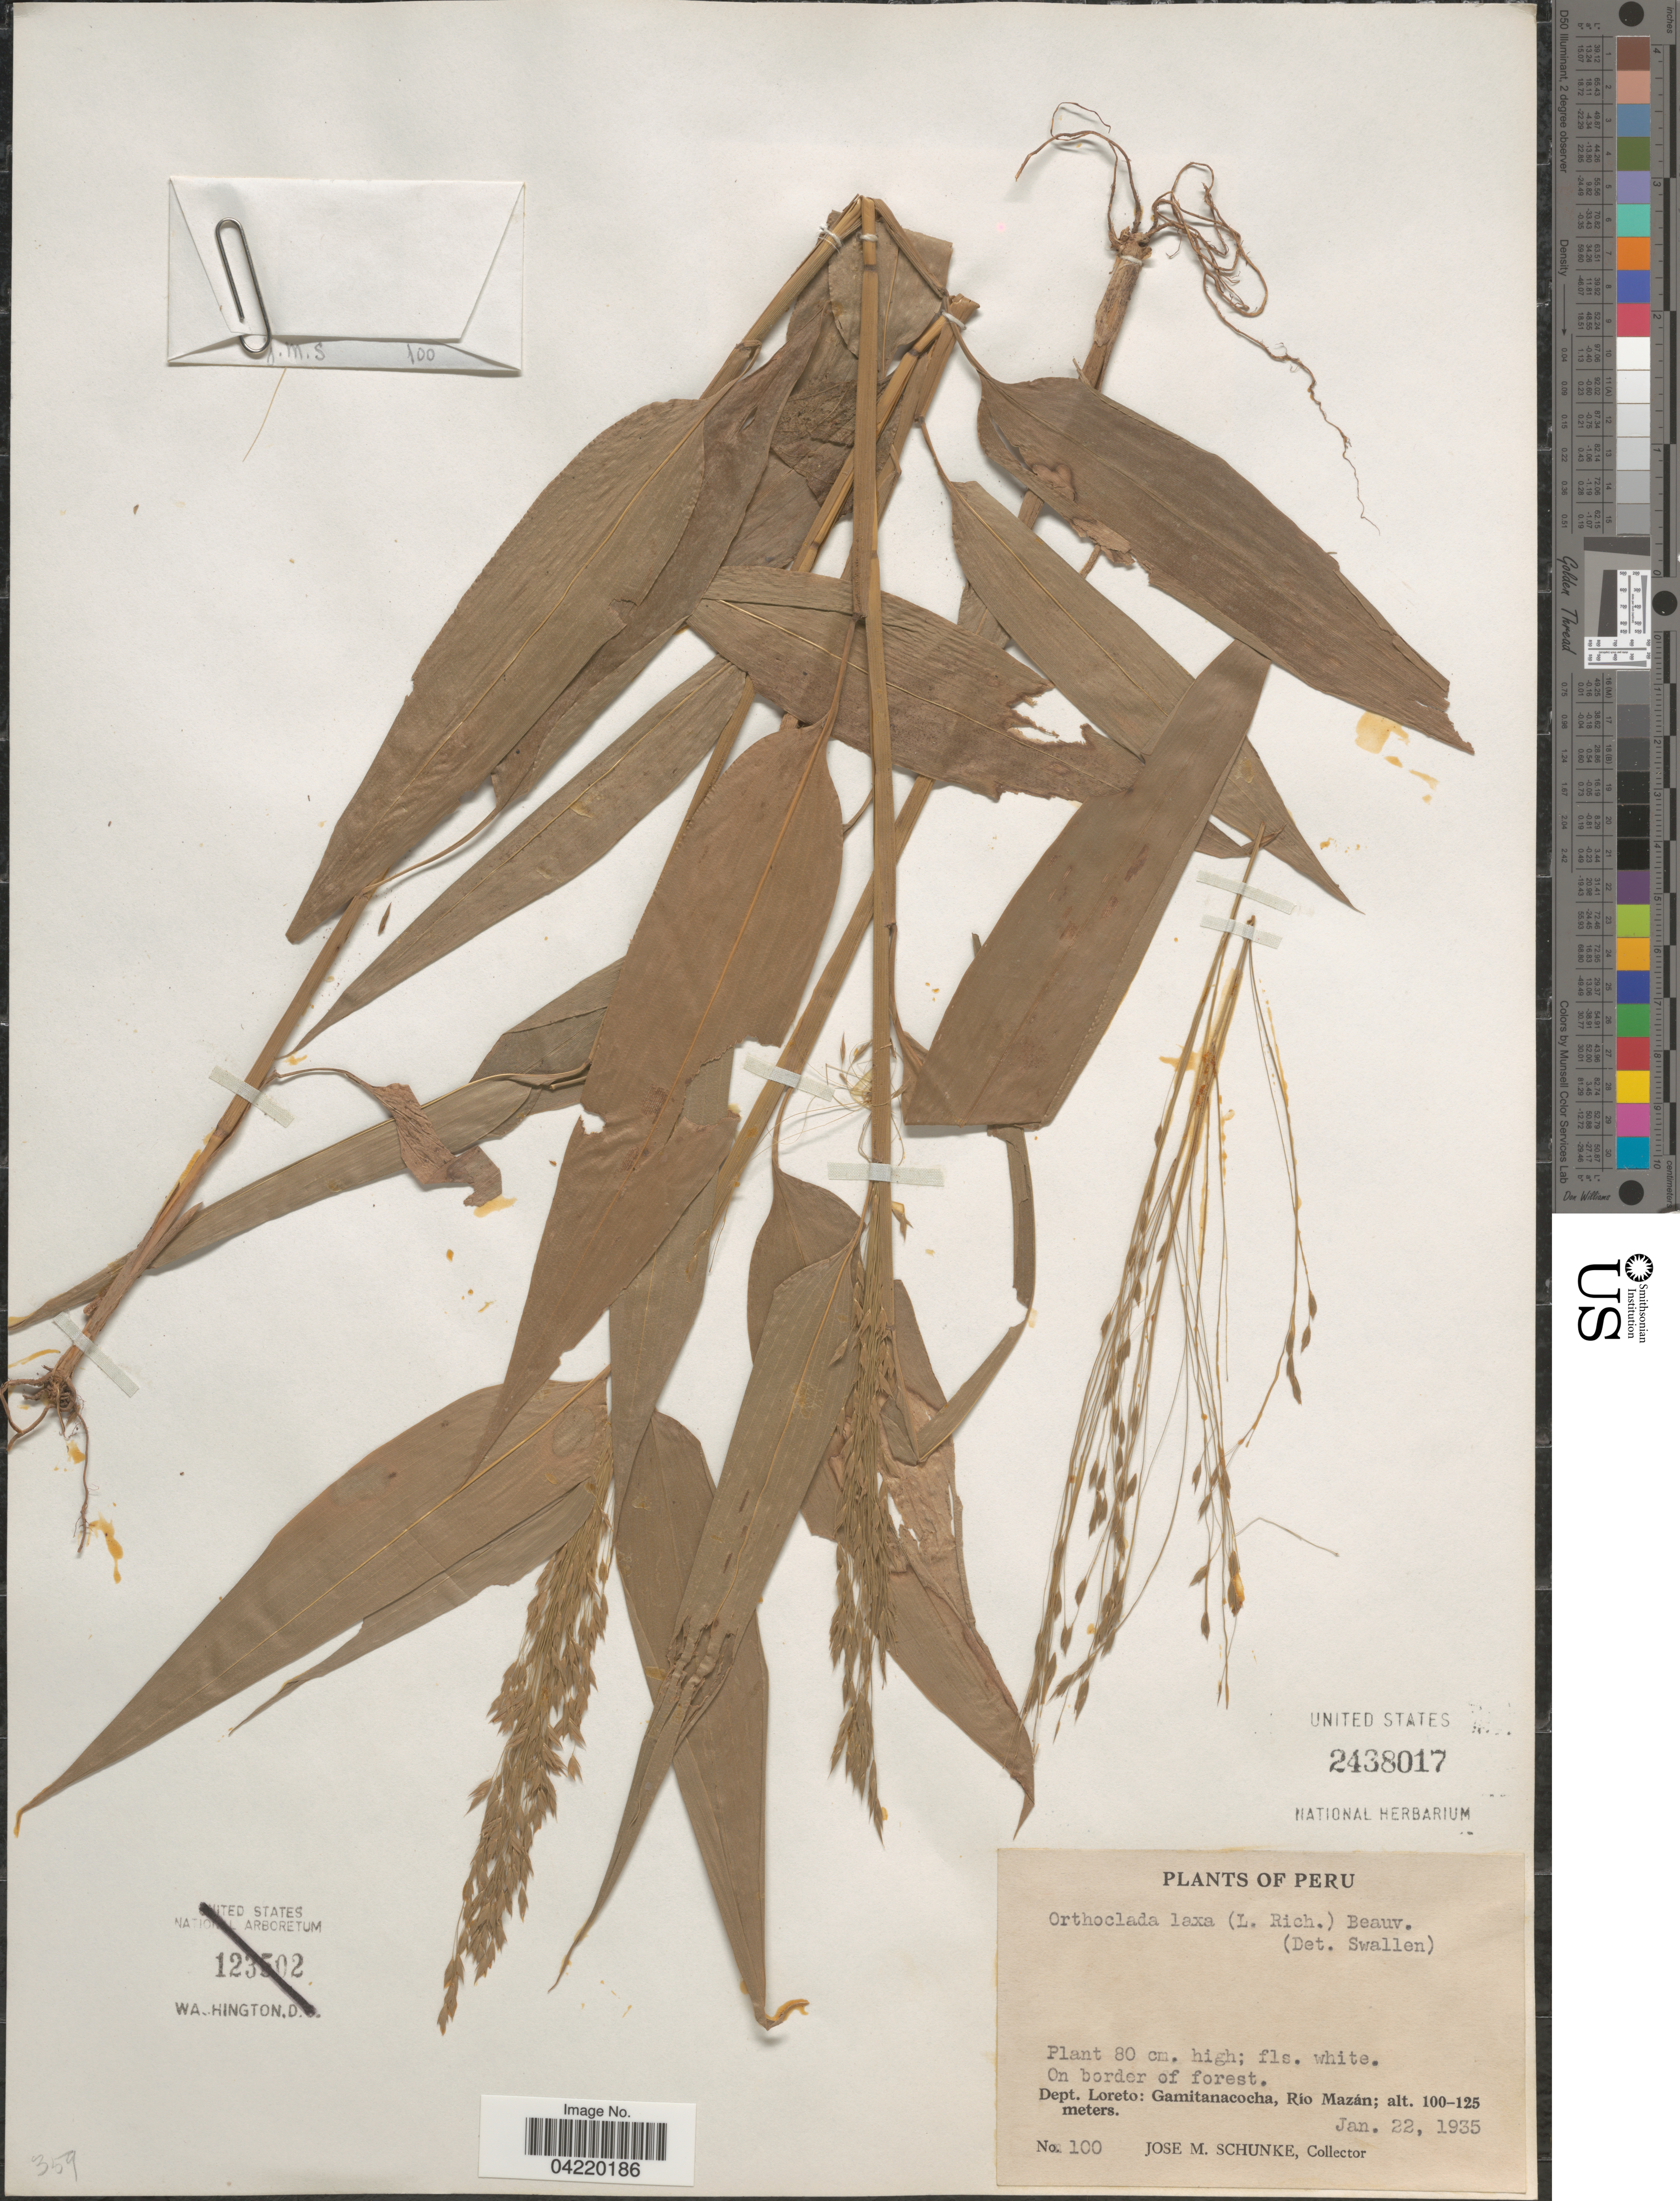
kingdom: Plantae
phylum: Tracheophyta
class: Liliopsida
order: Poales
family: Poaceae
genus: Orthoclada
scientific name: Orthoclada laxa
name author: P. Beauv.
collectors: J. M. Schunke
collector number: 100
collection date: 1935-01-22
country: Peru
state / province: Loreto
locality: On border of forest. Dept. Loreto: Gamitanacocha, Río Mazán.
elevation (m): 100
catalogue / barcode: US 2438017